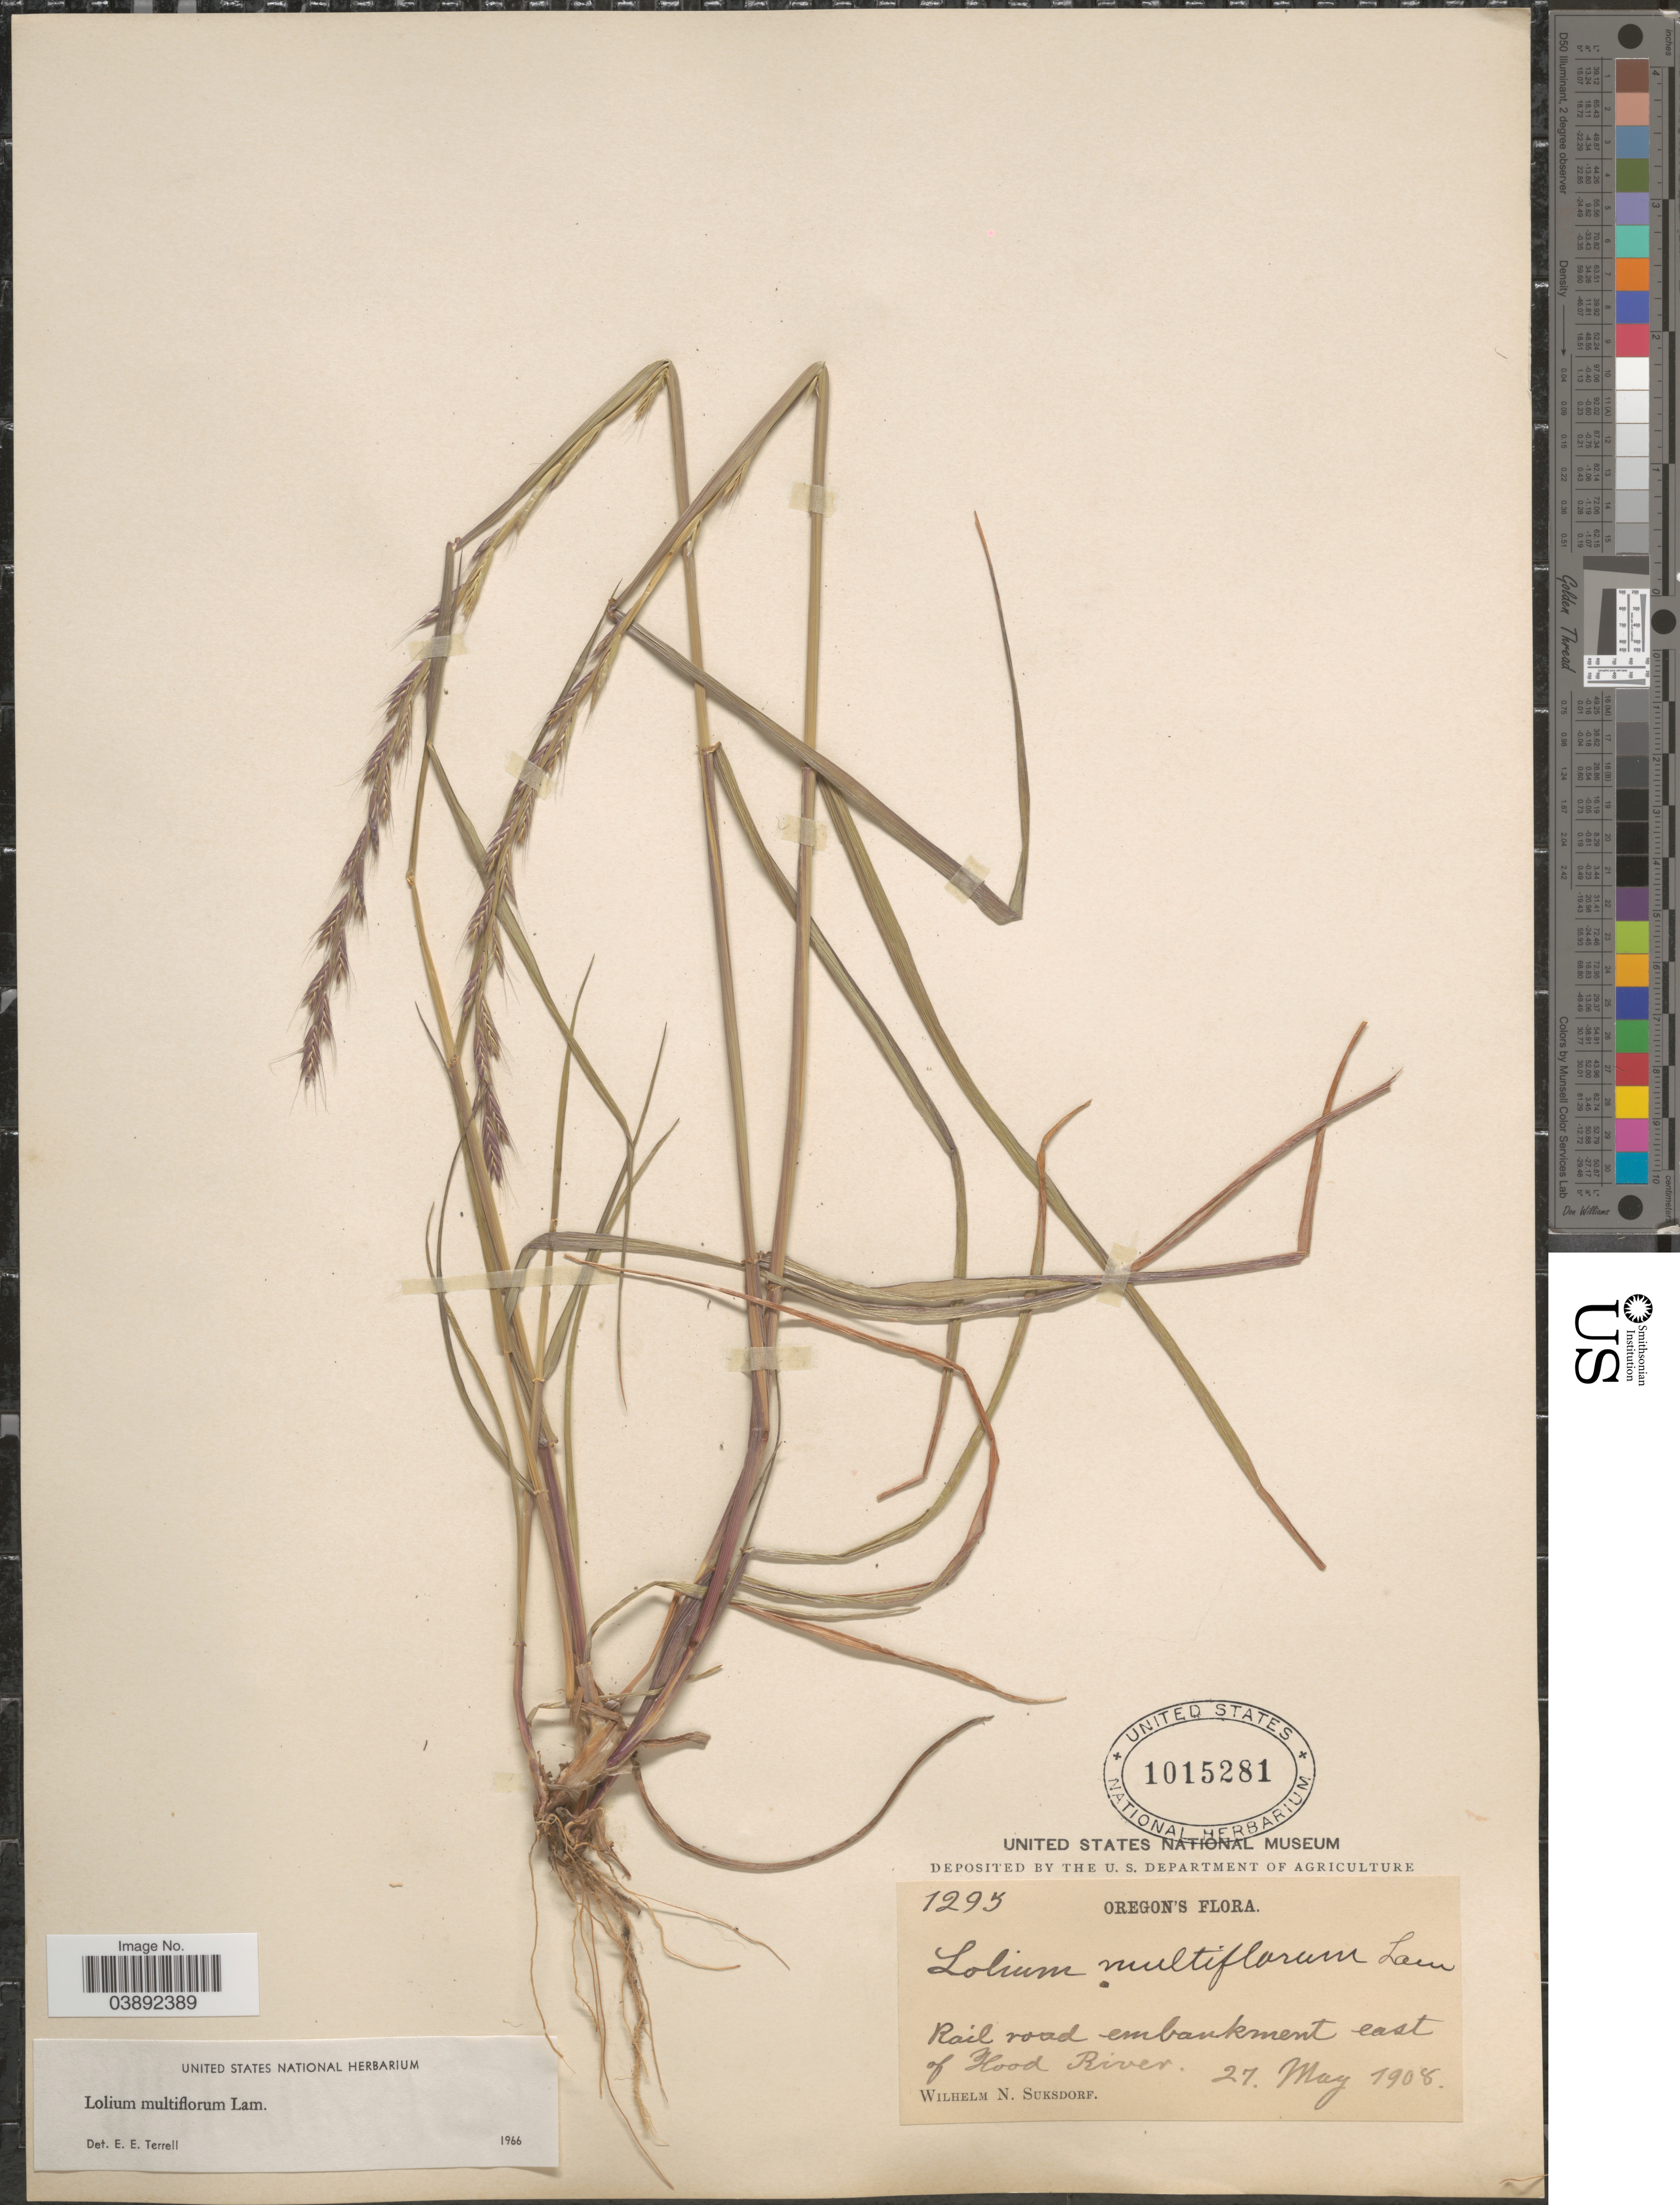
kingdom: Plantae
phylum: Tracheophyta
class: Liliopsida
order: Poales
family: Poaceae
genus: Lolium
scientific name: Lolium multiflorum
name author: Lam.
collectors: W. N. Suksdorf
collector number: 1295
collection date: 1908-05-27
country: United States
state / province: Oregon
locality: Rail road embankment east of Hood River.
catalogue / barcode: US 1015281